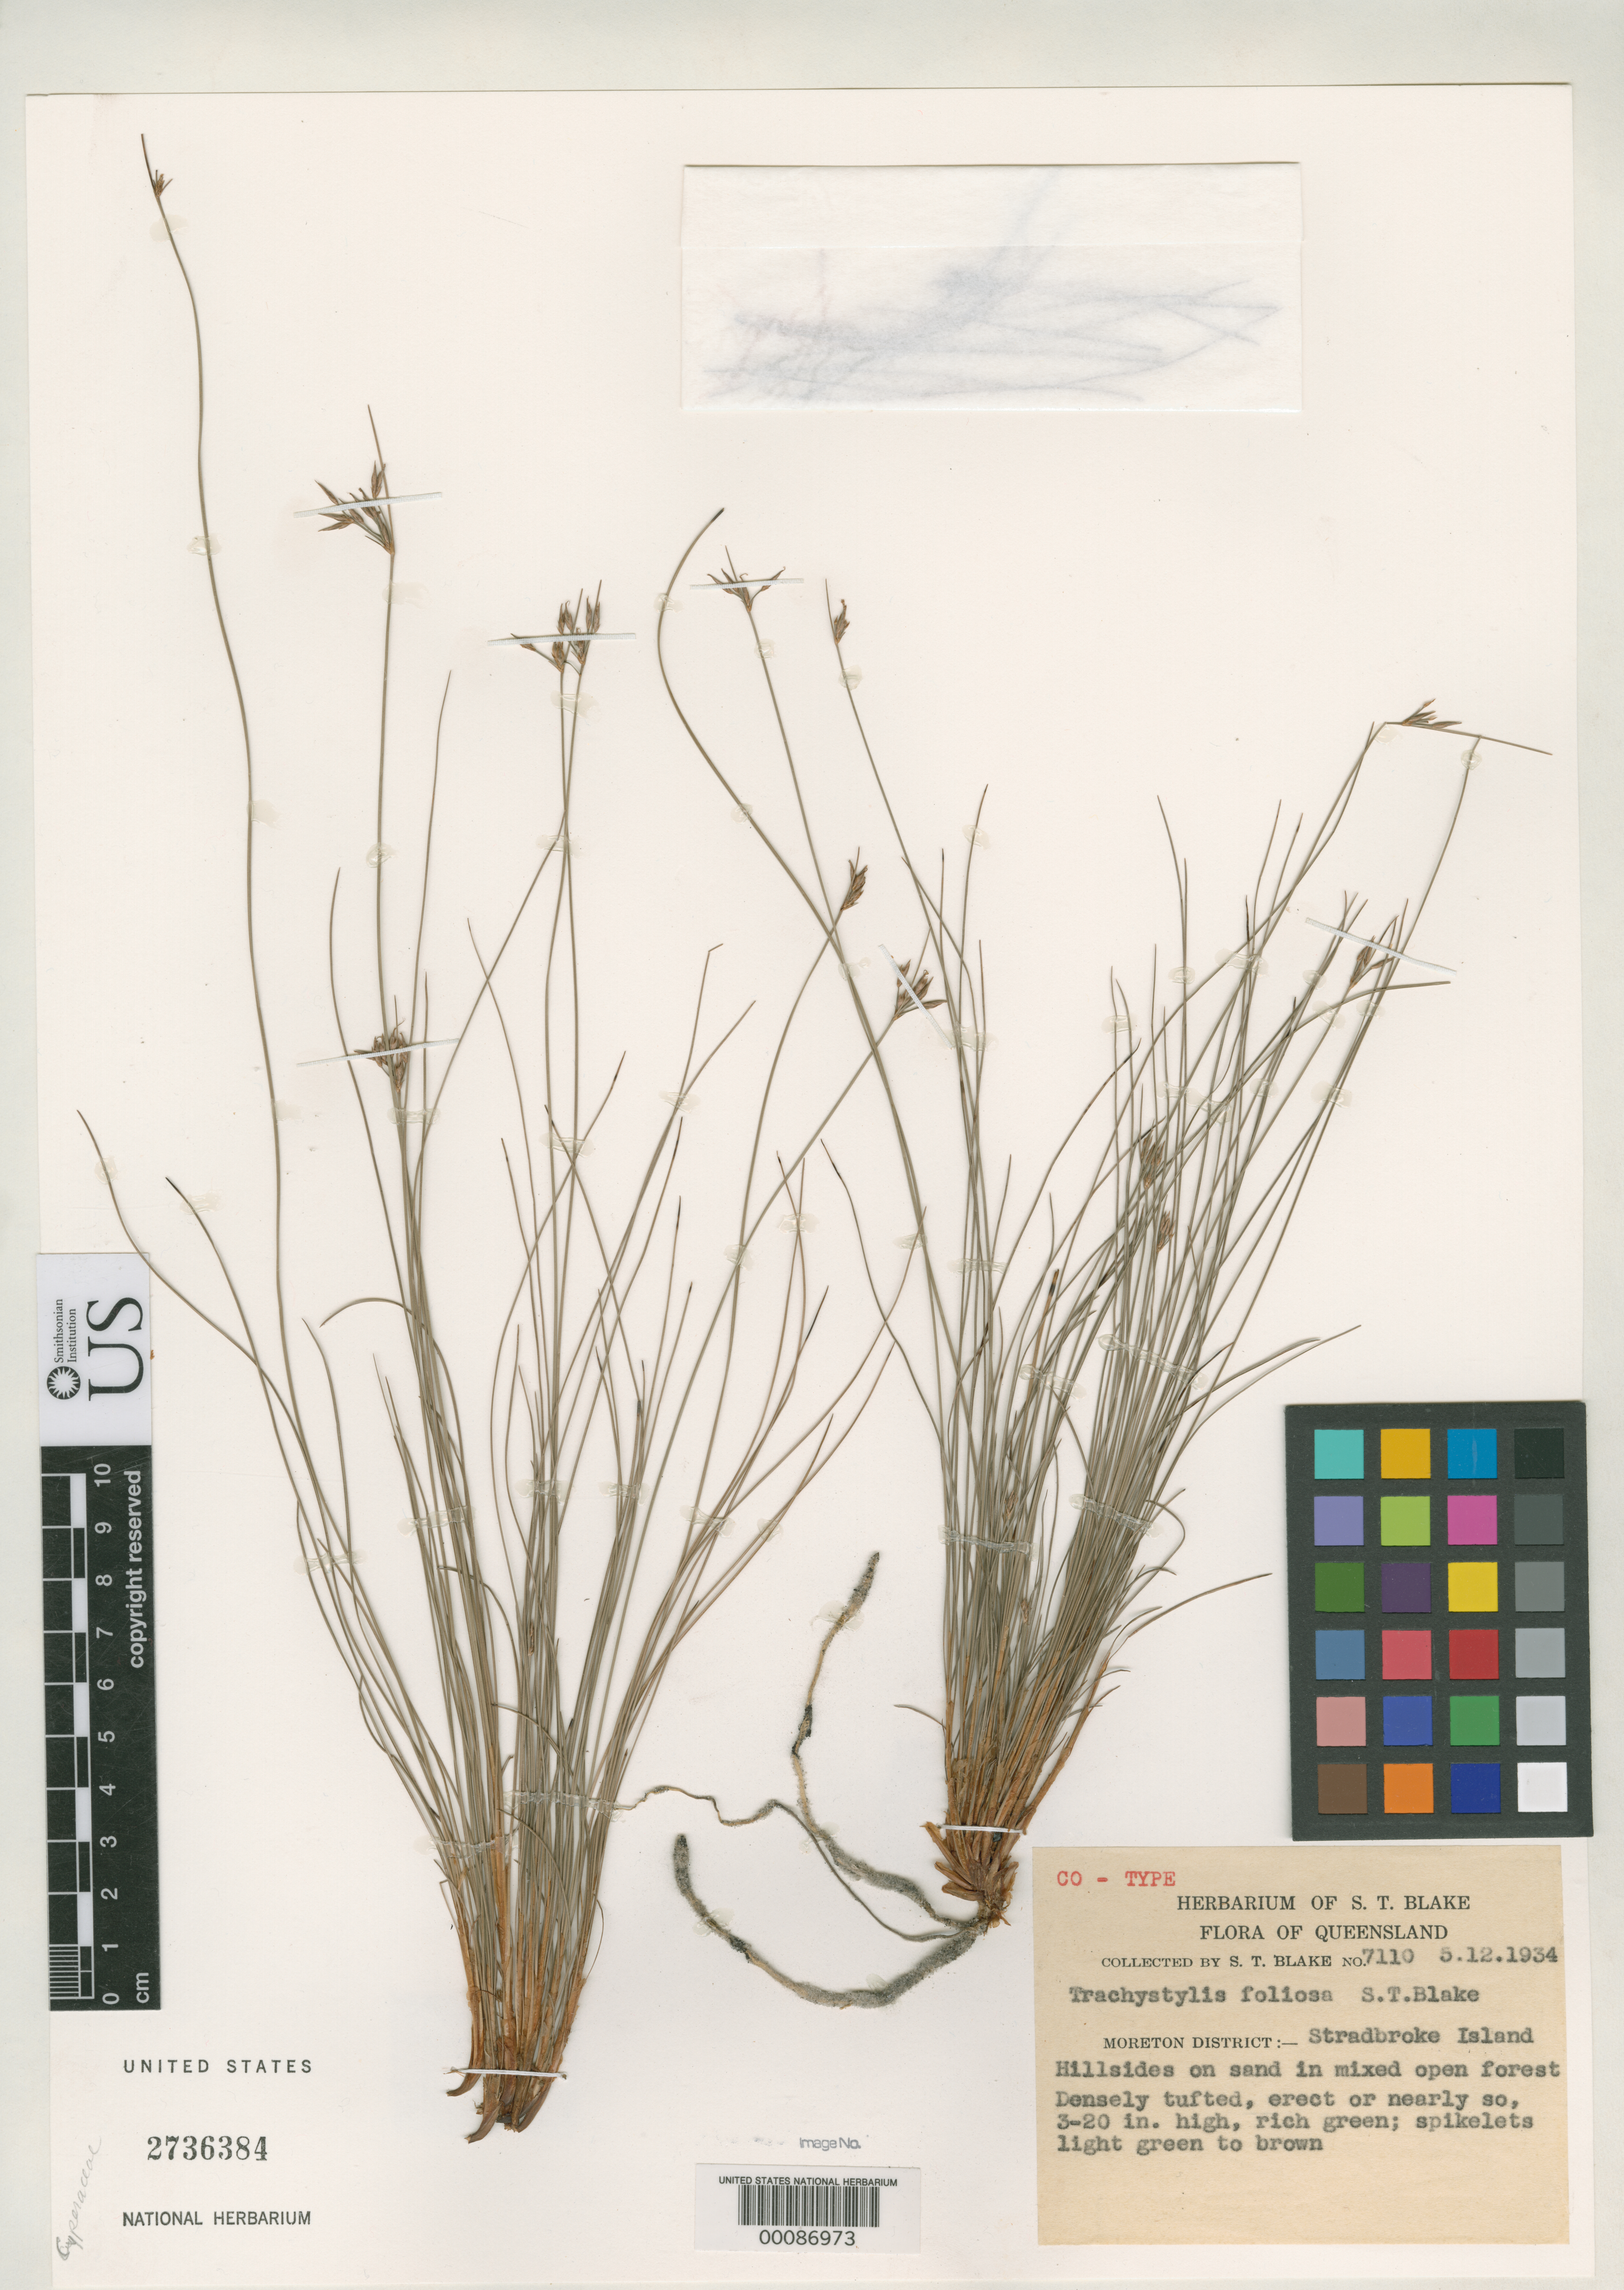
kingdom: Plantae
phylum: Tracheophyta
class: Liliopsida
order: Poales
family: Cyperaceae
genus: Trachystylis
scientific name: Trachystylis foliosa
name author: S.T. Blake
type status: Isotype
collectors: S. T. Blake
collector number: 7110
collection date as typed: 05 Dec 1934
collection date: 1934-12-05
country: Australia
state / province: Queensland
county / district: Moreton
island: Stradbroke Island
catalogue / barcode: US 2736784